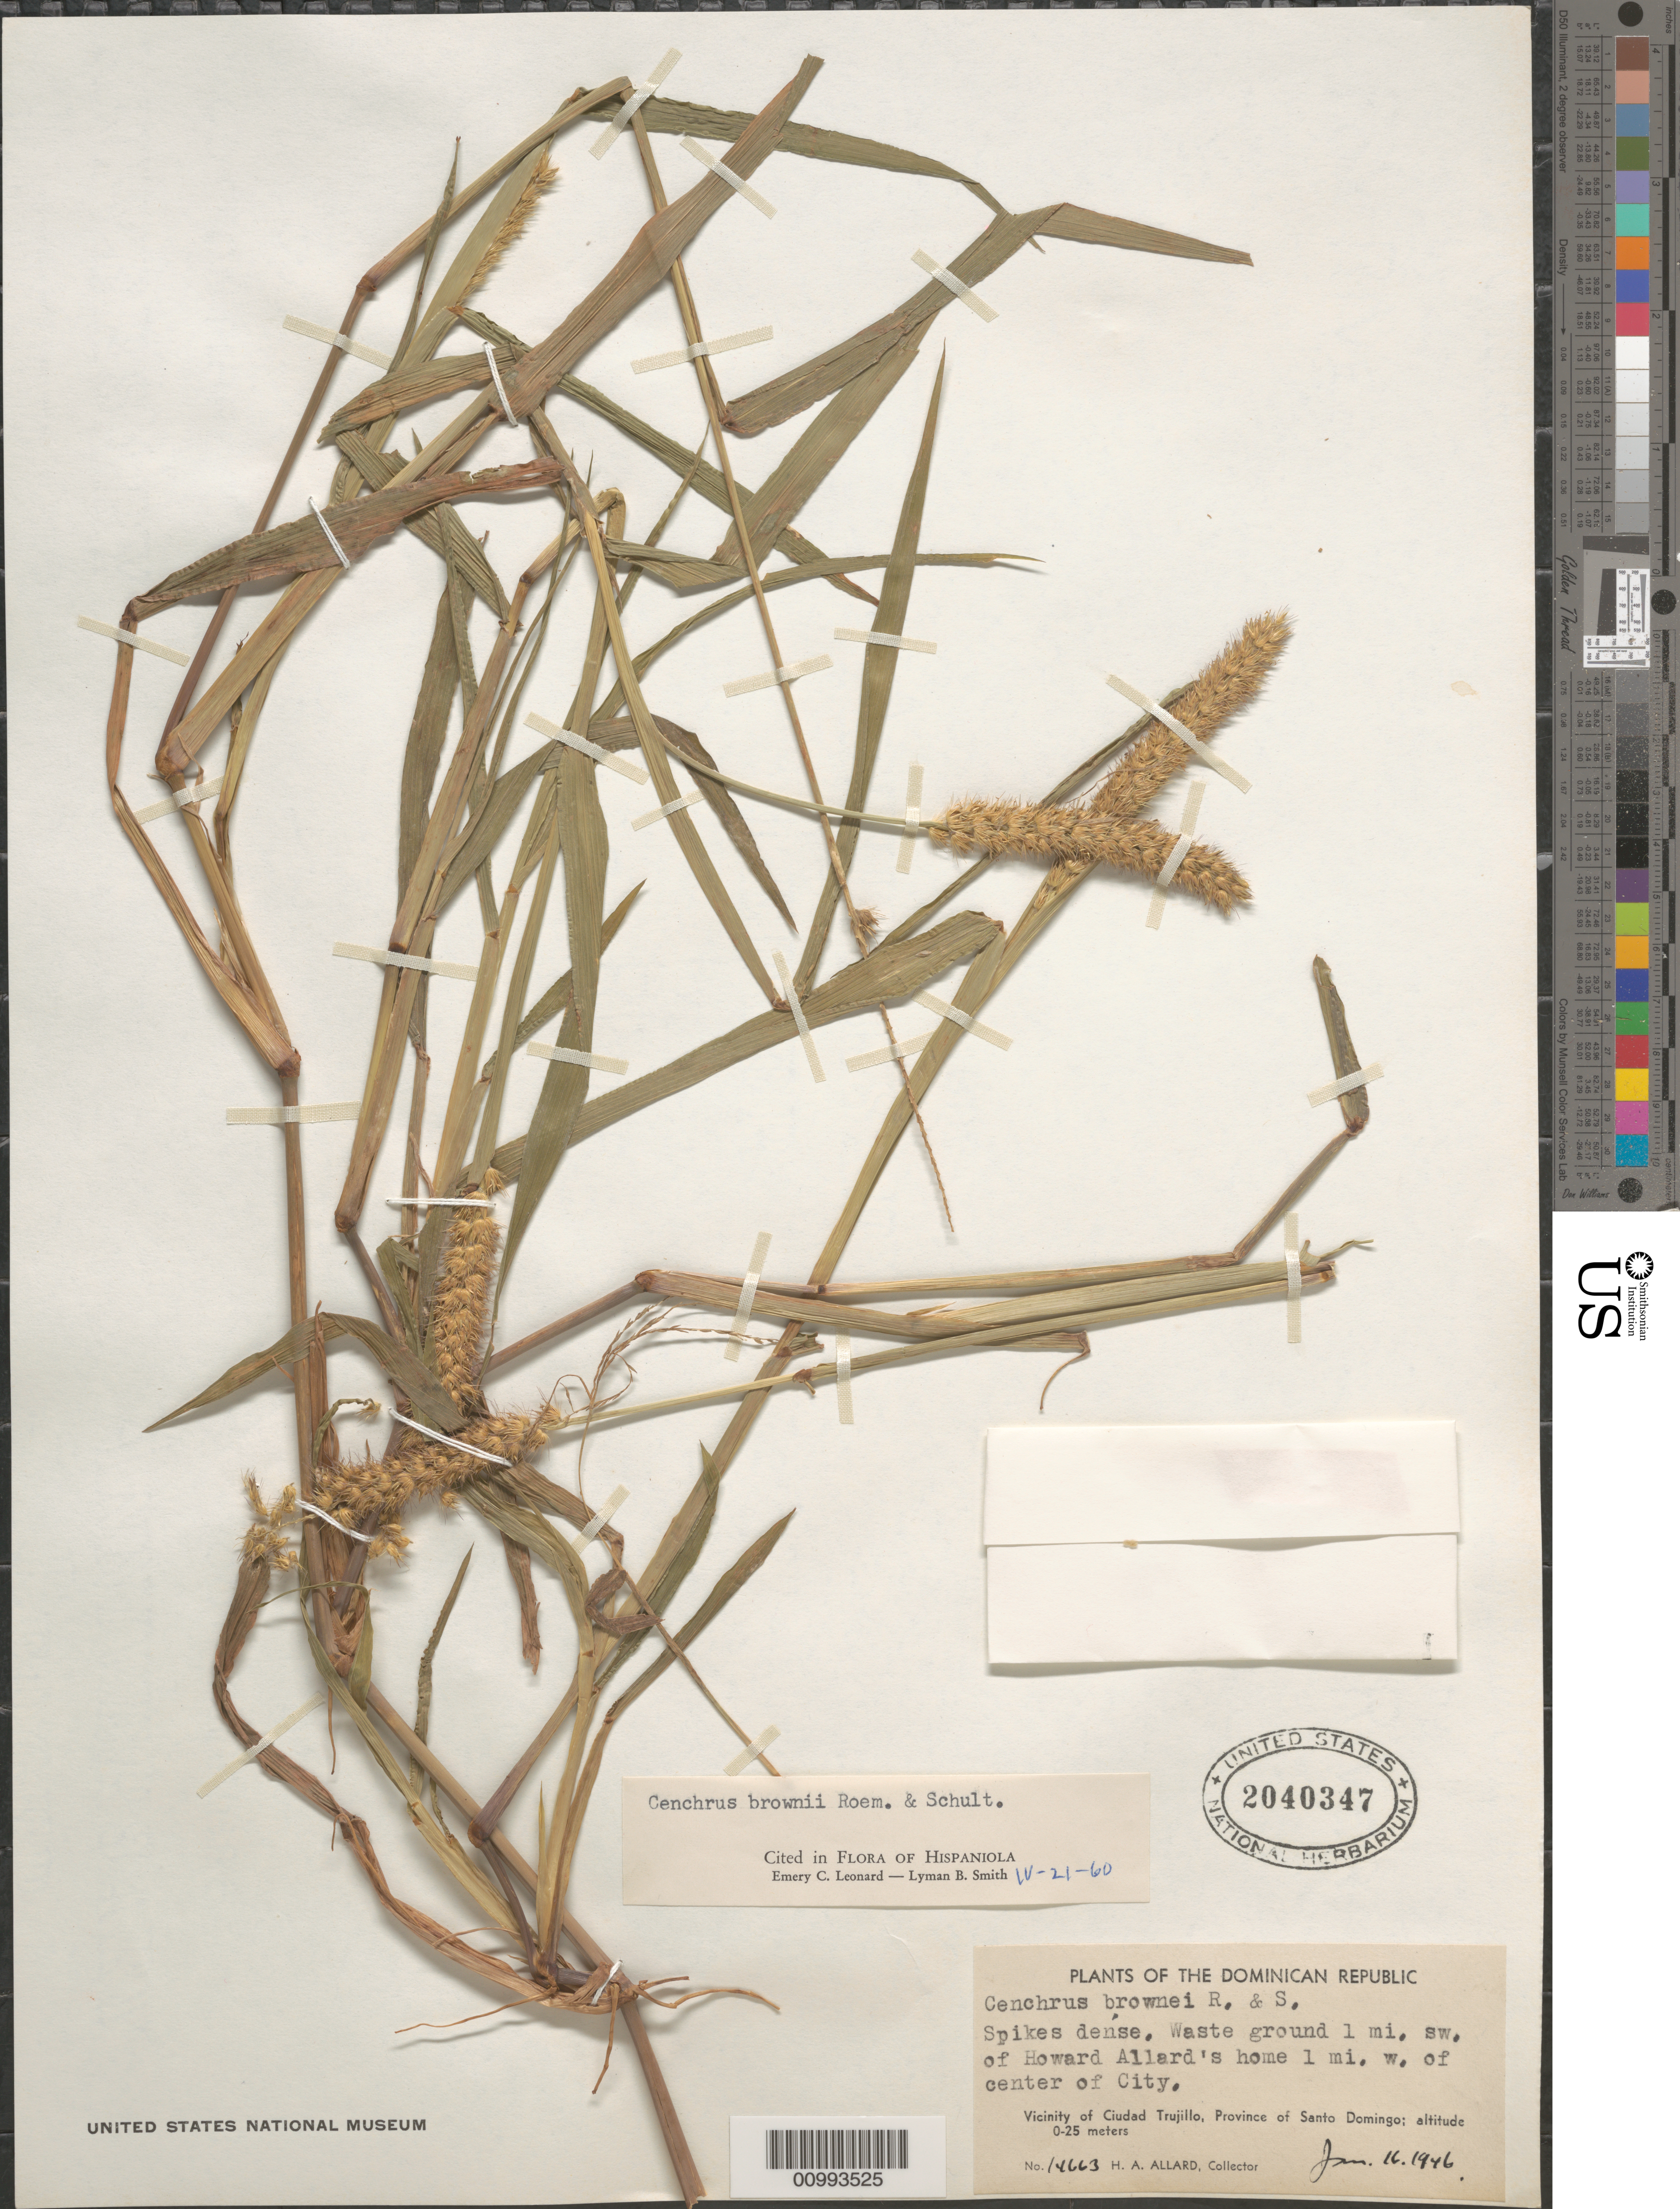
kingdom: Plantae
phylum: Tracheophyta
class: Liliopsida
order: Poales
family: Poaceae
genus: Cenchrus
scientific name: Cenchrus brownii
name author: Roem. & Schult.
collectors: H. A. Allard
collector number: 14663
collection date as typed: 16 Jan 1946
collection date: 1946-01-16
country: Dominican Republic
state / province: Distrito Nacional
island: Hispaniola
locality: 1 mile west of center of Santo Domingo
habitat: waste ground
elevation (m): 0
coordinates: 0 N, 0 E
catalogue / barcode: US 2040347